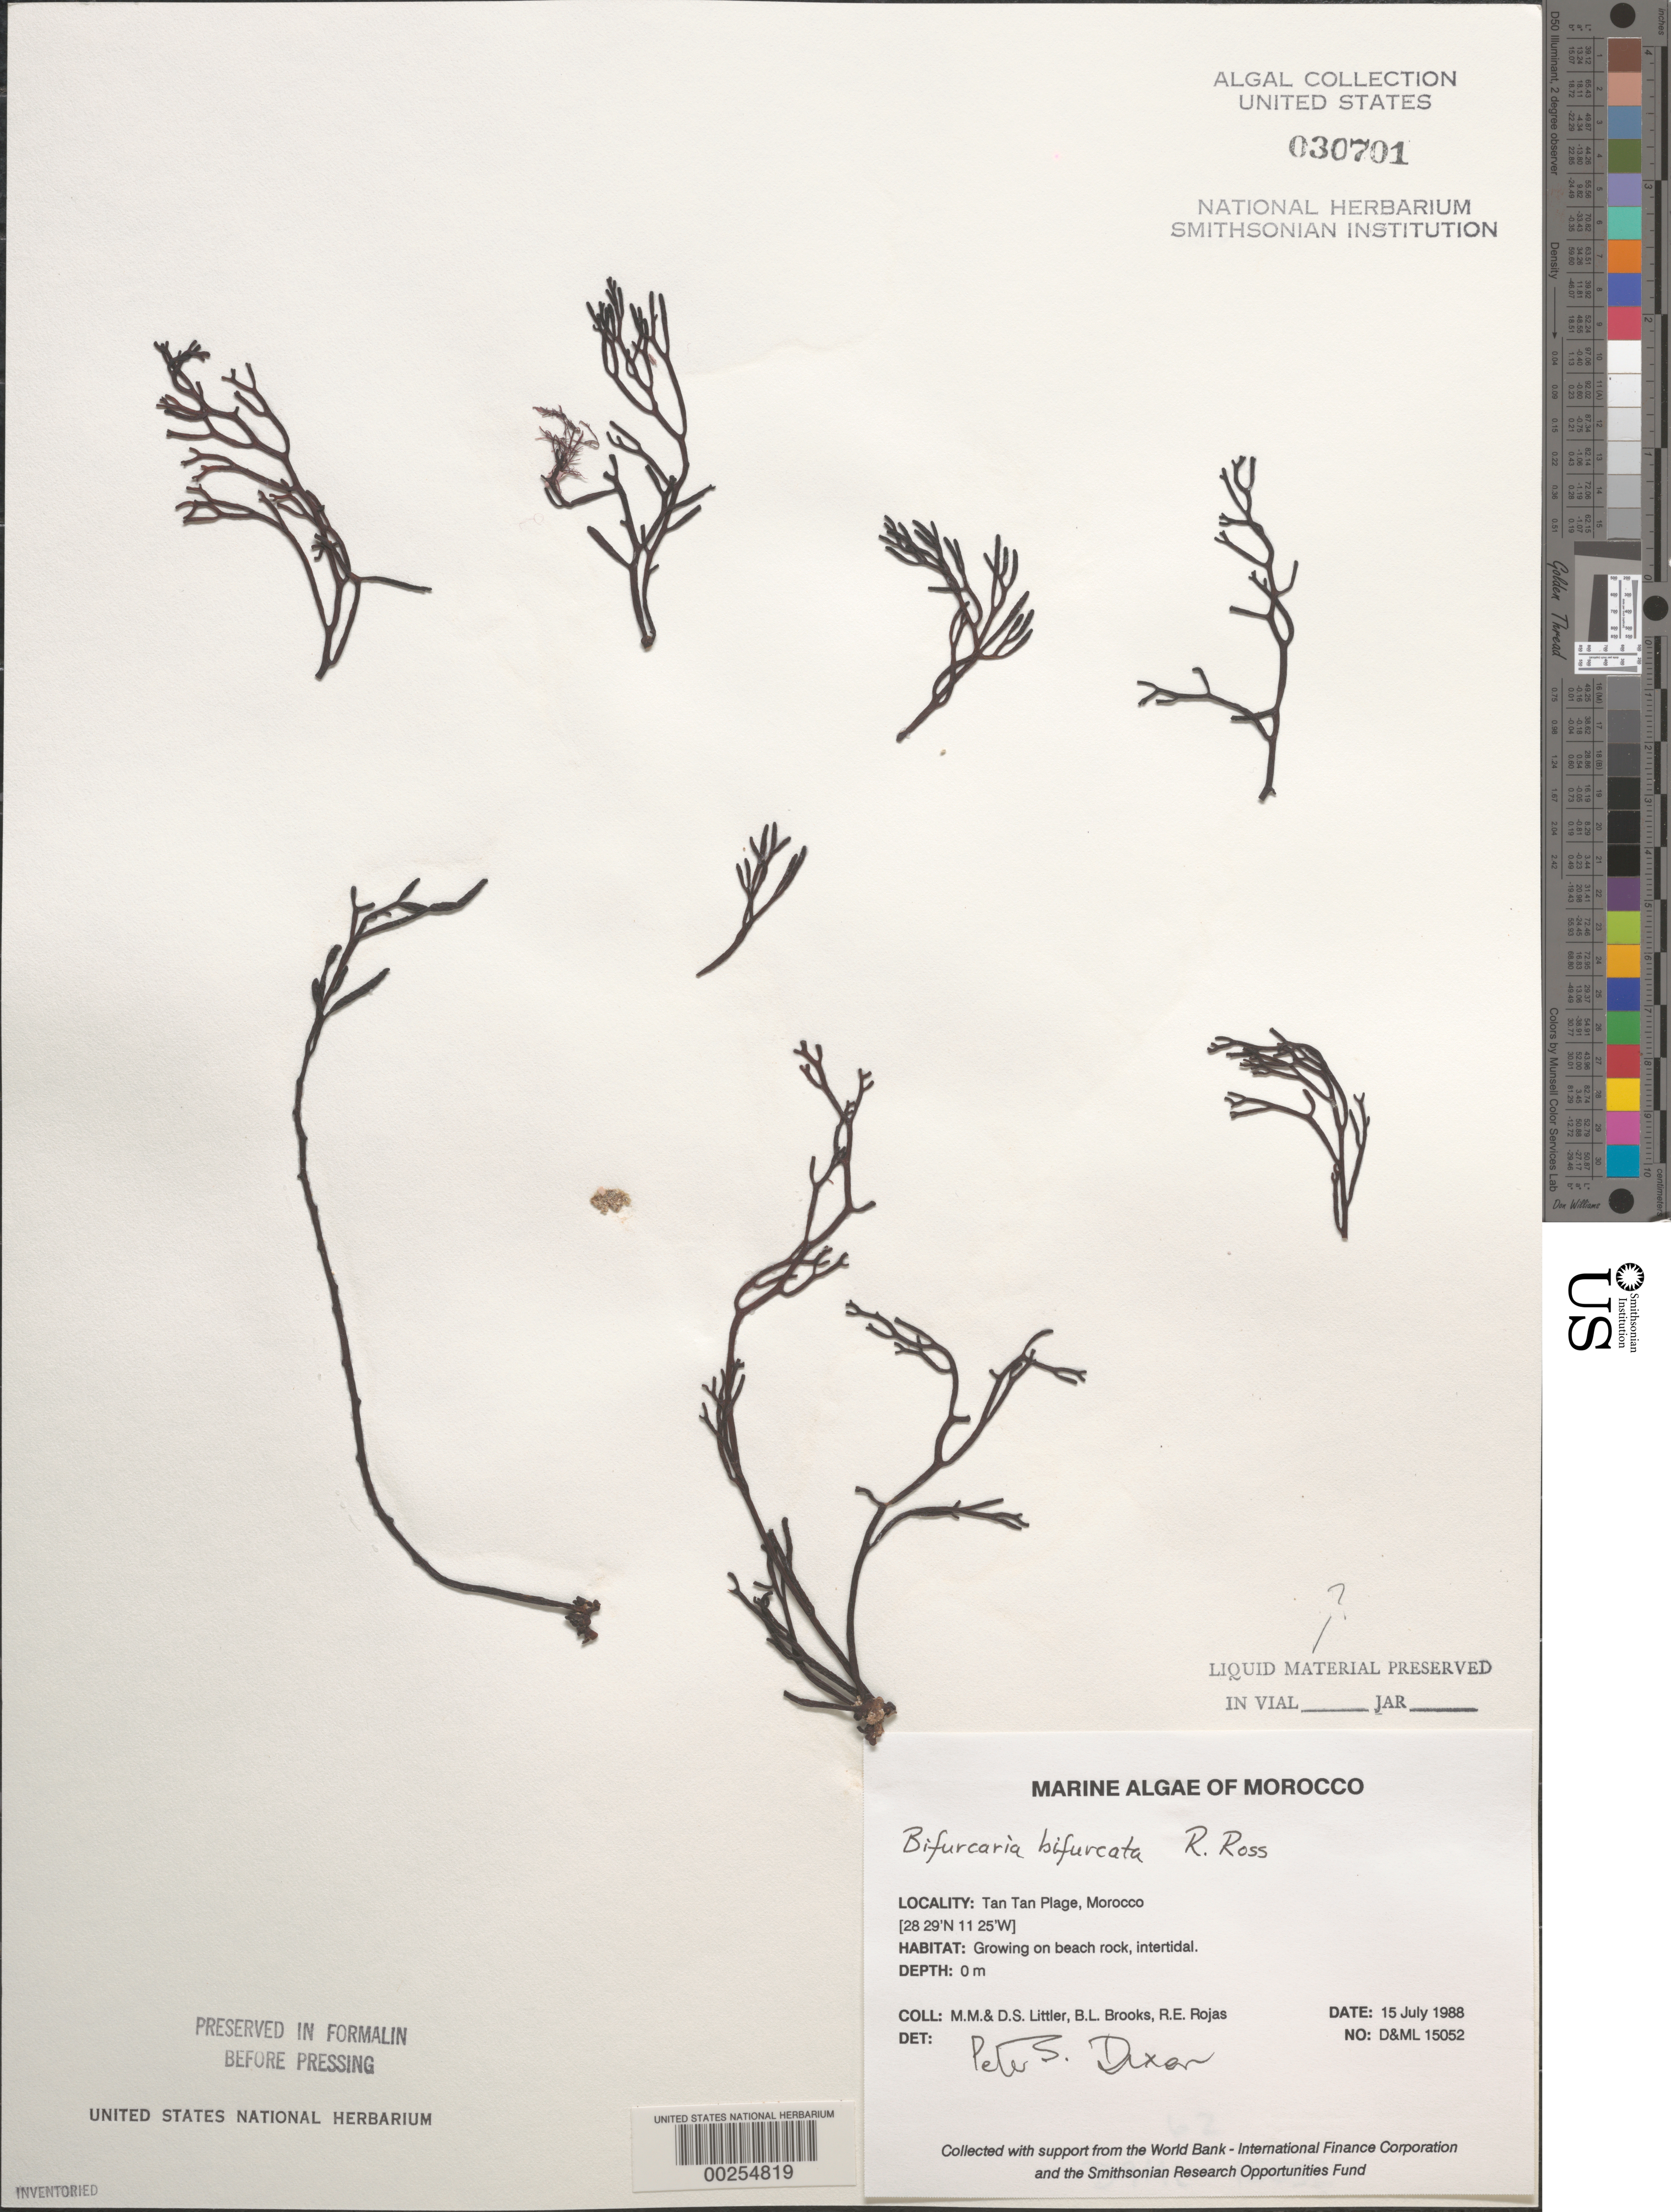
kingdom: Chromista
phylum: Ochrophyta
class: Phaeophyceae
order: Fucales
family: Sargassaceae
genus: Bifurcaria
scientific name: Bifurcaria bifurcata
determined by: Dixon, P. S.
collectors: M. M. Littler, D. S. Littler, B. Brooks & R. Rojas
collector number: D&ML 15052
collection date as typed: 15 Jul 1988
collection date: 1988-07-15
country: Morocco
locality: Tan Tan Plage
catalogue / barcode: US 30701